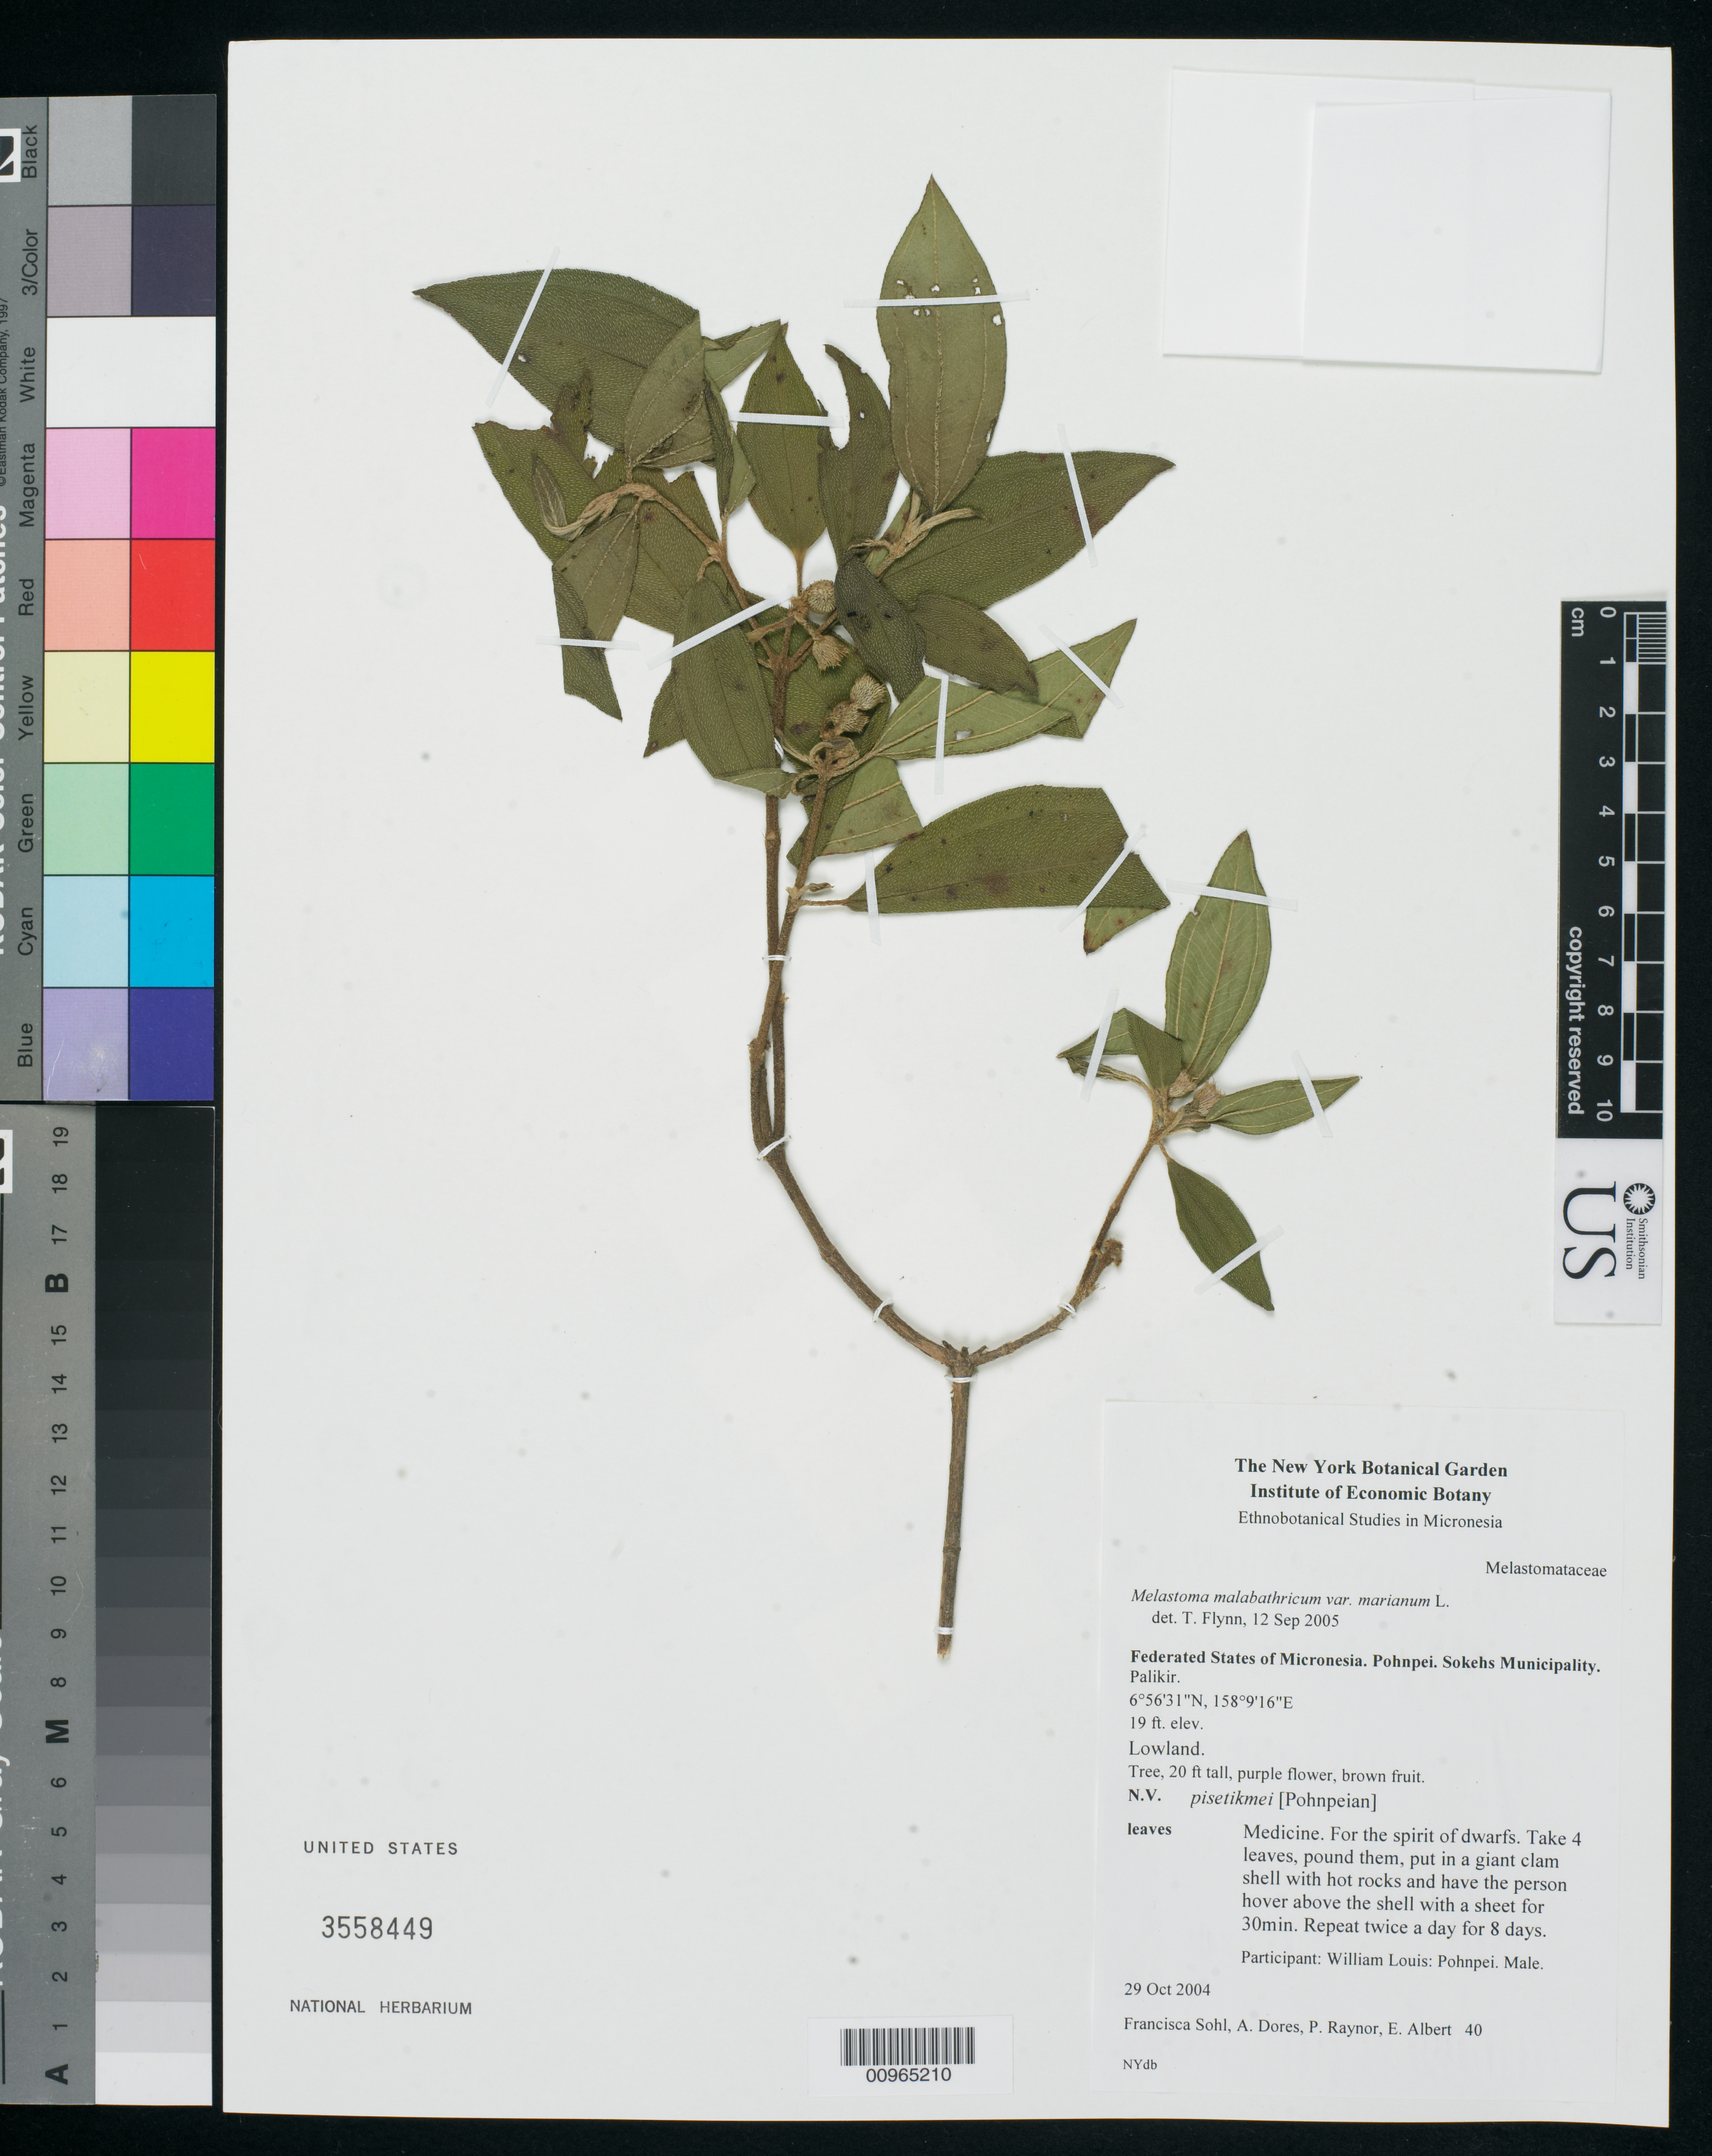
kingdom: Plantae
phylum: Tracheophyta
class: Magnoliopsida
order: Myrtales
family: Melastomataceae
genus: Melastoma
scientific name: Melastoma malabathricum var. marianum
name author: (Naudin) Fosberg & Sachet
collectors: F. Sohl, A. Dores, A. Raynor & E. Albert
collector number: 40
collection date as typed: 29 Oct 2004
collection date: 2004-10-29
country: Micronesia, Federated States of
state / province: Pohnpei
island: Pohnpei [Ponape]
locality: Palikir, Sokehs Muncipality, Pohnpei, Micronesia. Lowland.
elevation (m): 6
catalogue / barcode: US 3558449